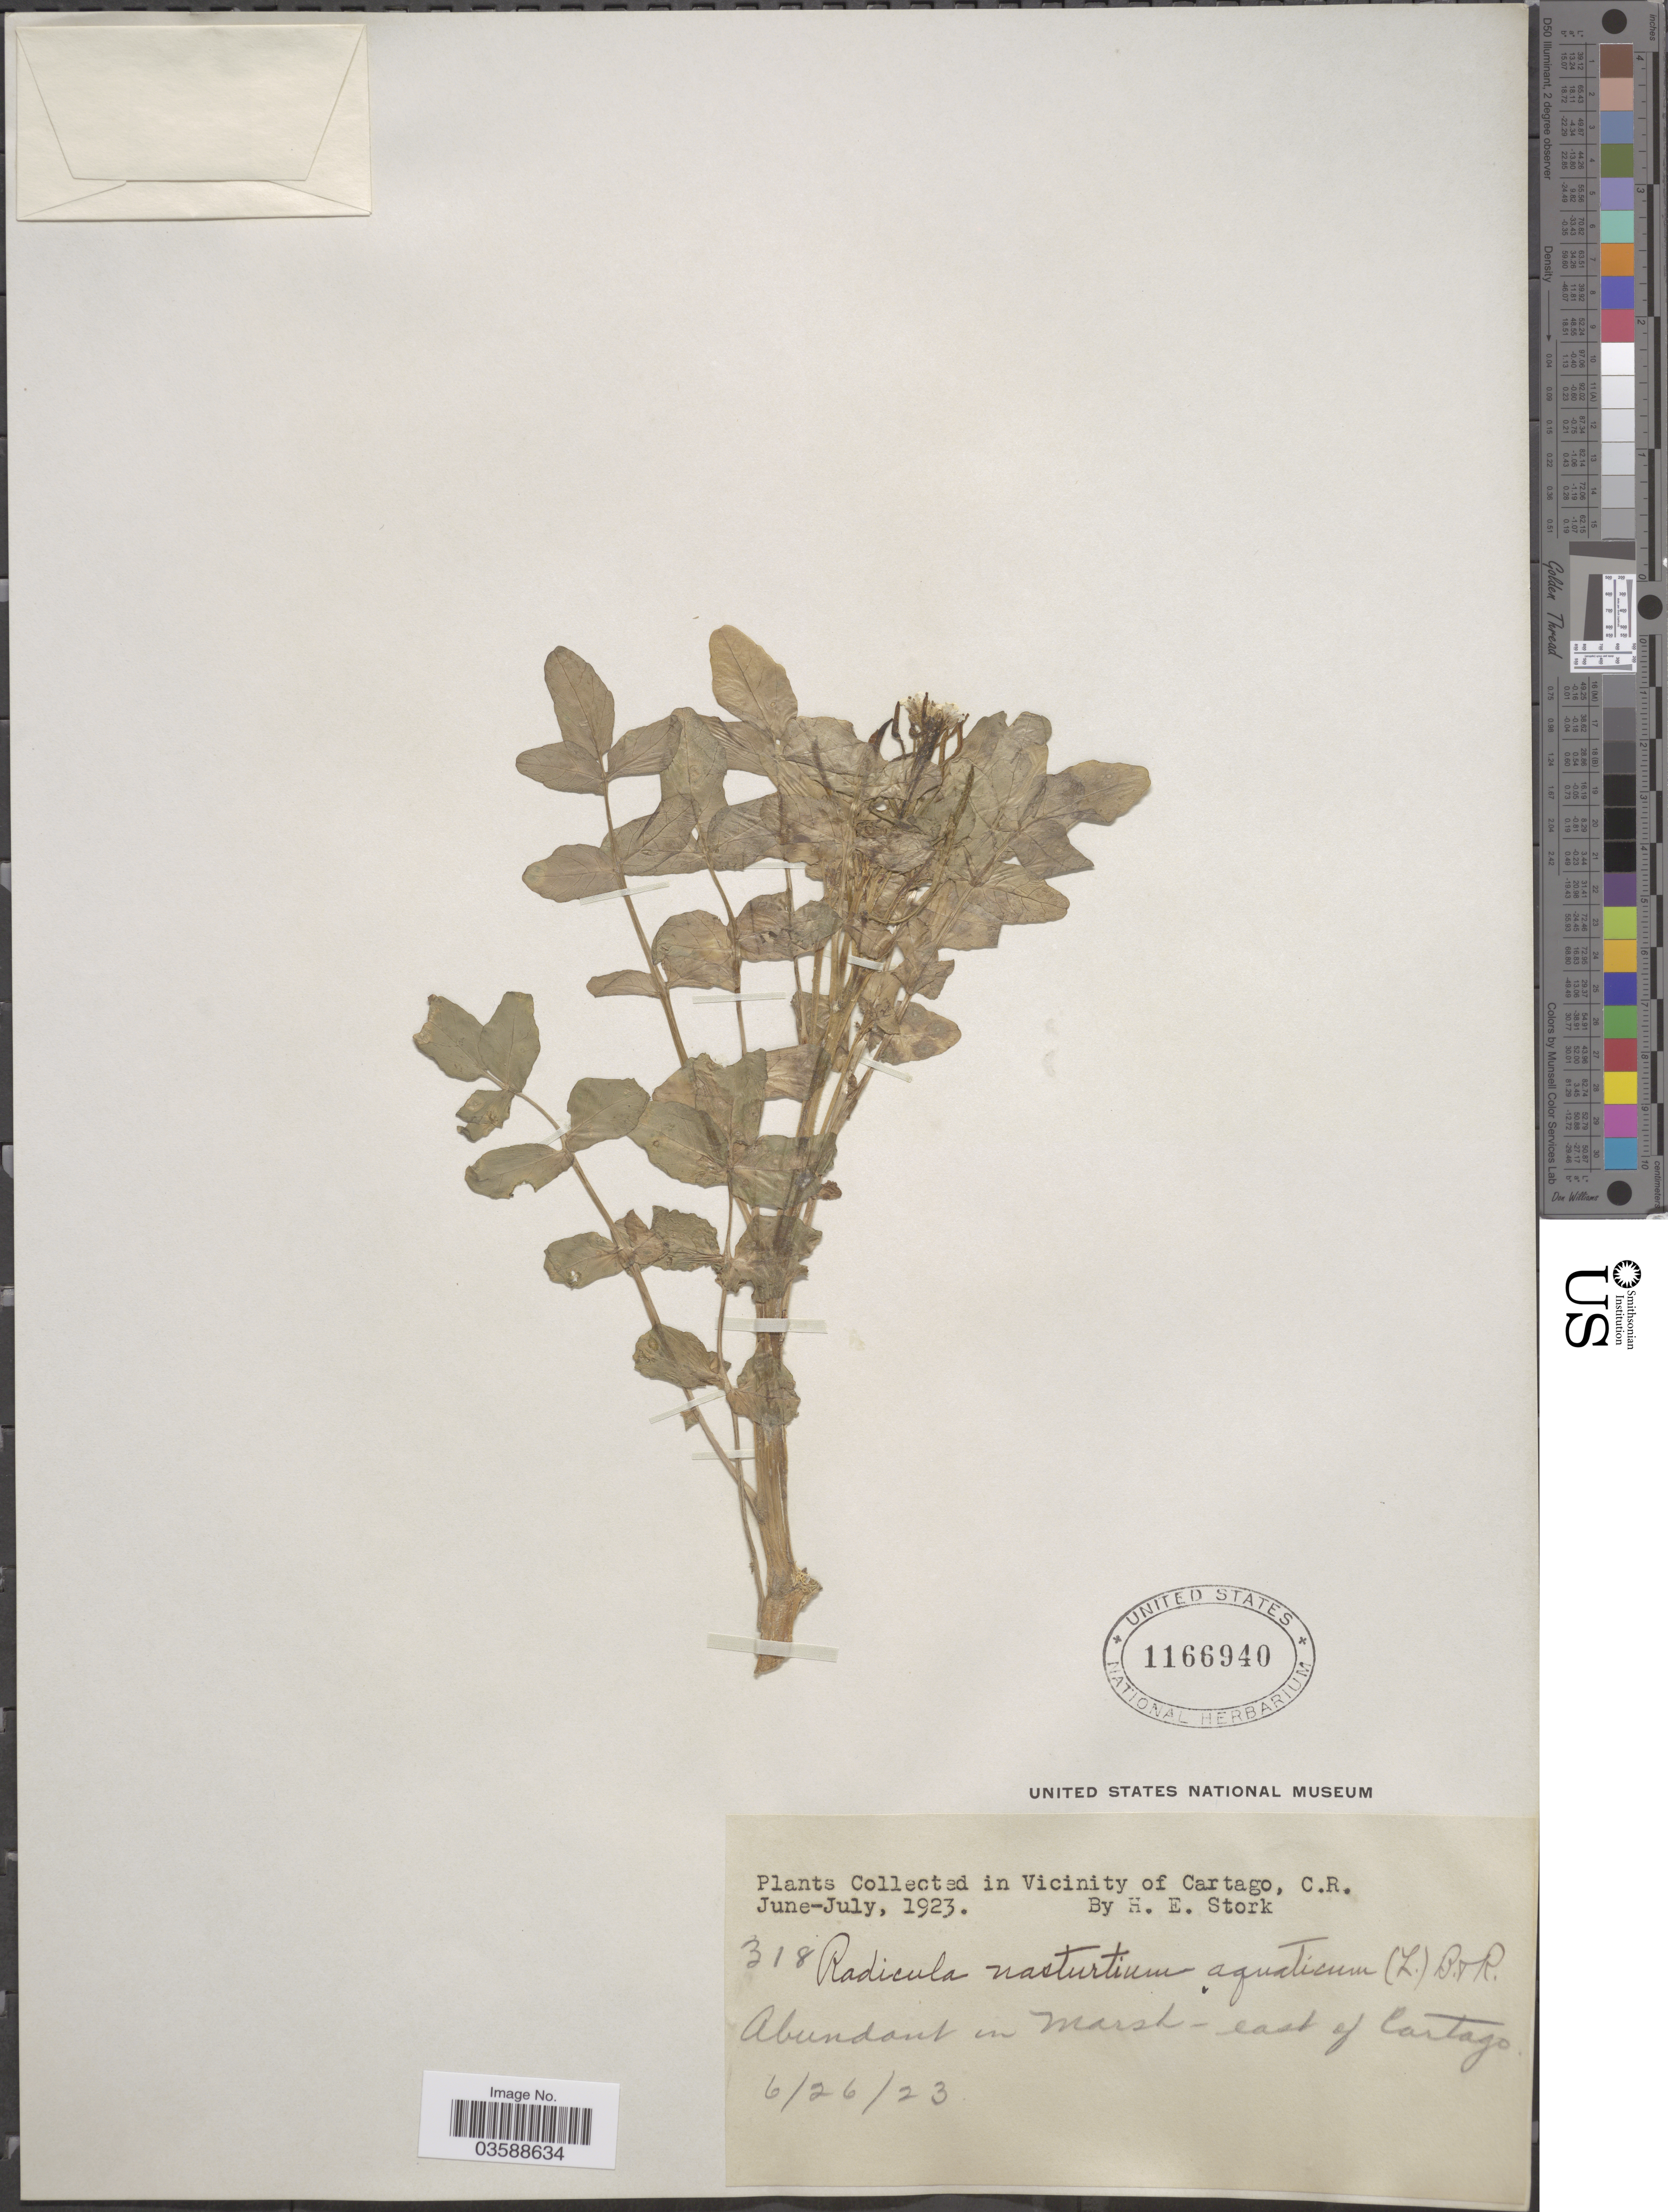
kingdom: Plantae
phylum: Tracheophyta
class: Magnoliopsida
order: Brassicales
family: Brassicaceae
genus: Nasturtium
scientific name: Nasturtium officinale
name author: R. Br.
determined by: Strong, M. T., (US), Smithsonian Institution - National Museum of Natural History (UNITED STATES)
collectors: H. E. Stork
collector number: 318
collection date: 1923-06-26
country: Costa Rica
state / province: Cartago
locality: Vicinity of Cartago. Marsh -east of Cartago.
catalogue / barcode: US 1166940